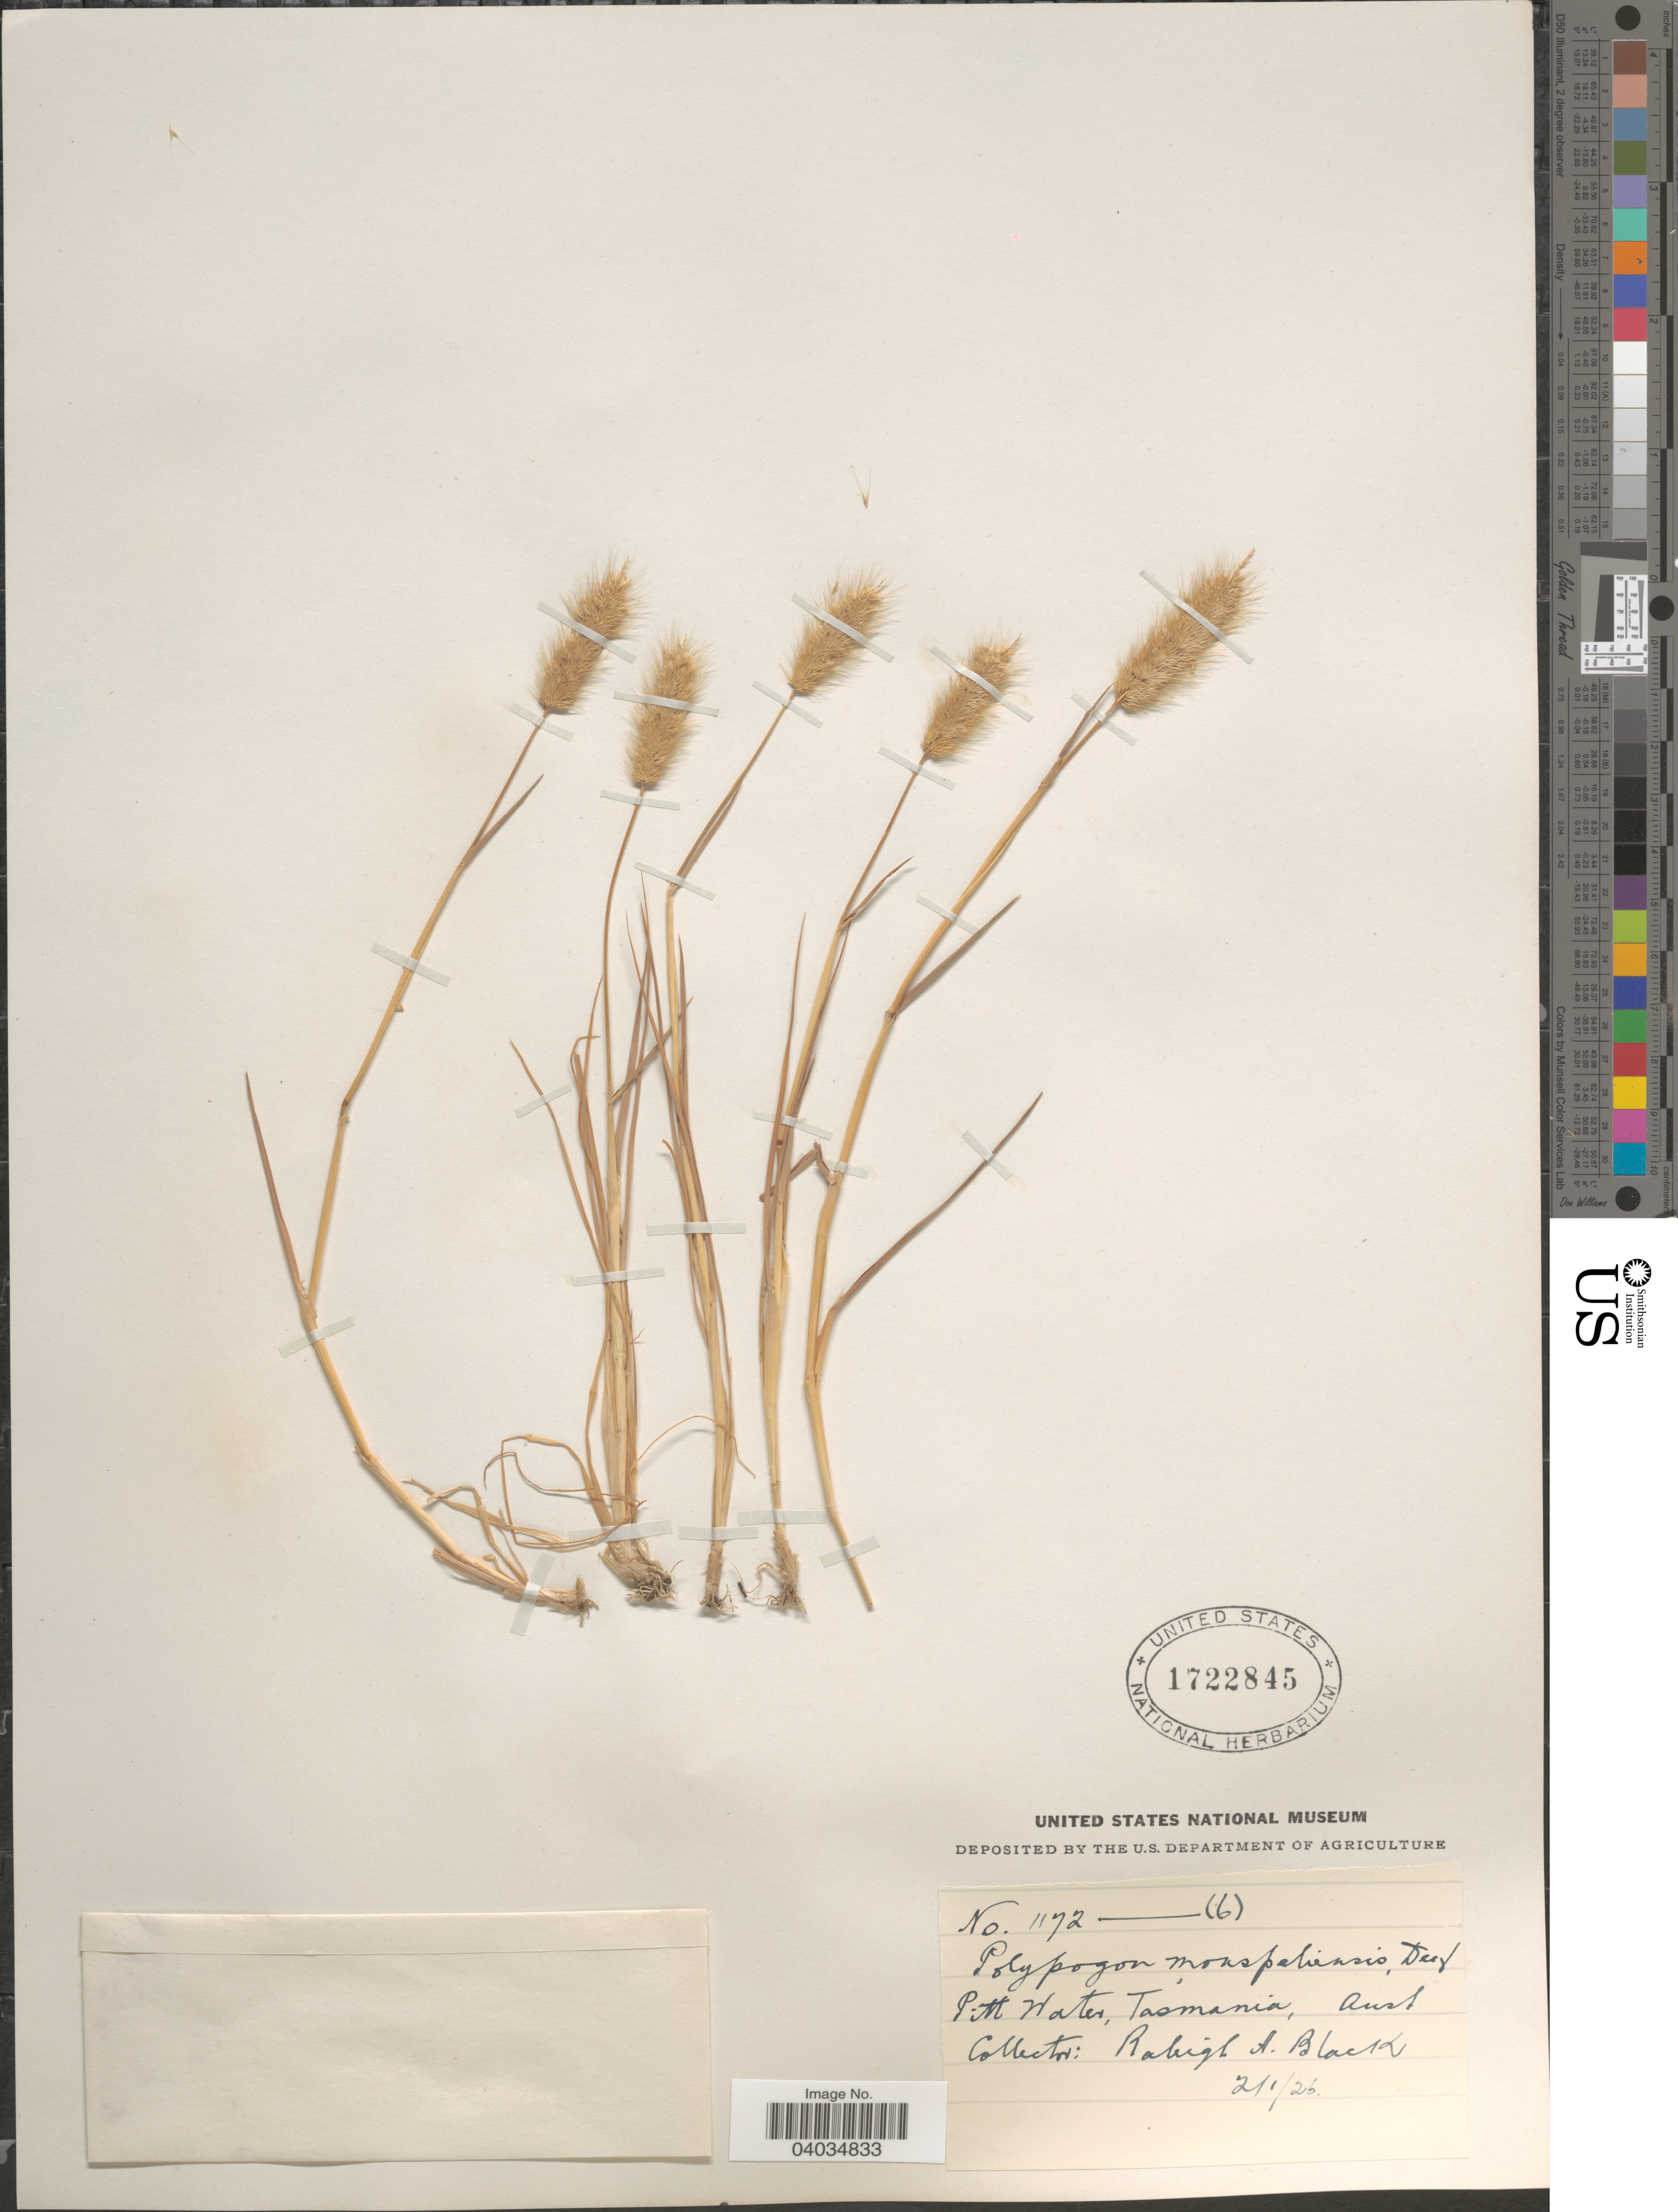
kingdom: Plantae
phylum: Tracheophyta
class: Liliopsida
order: Poales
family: Poaceae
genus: Polypogon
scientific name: Polypogon monspeliensis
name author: (L.) Desf.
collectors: R. A. Black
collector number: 1172 - (6)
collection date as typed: Transcribed d/m/y: 2/1/26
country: Australia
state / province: Tasmania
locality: Pitt Water.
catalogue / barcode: US 1722845